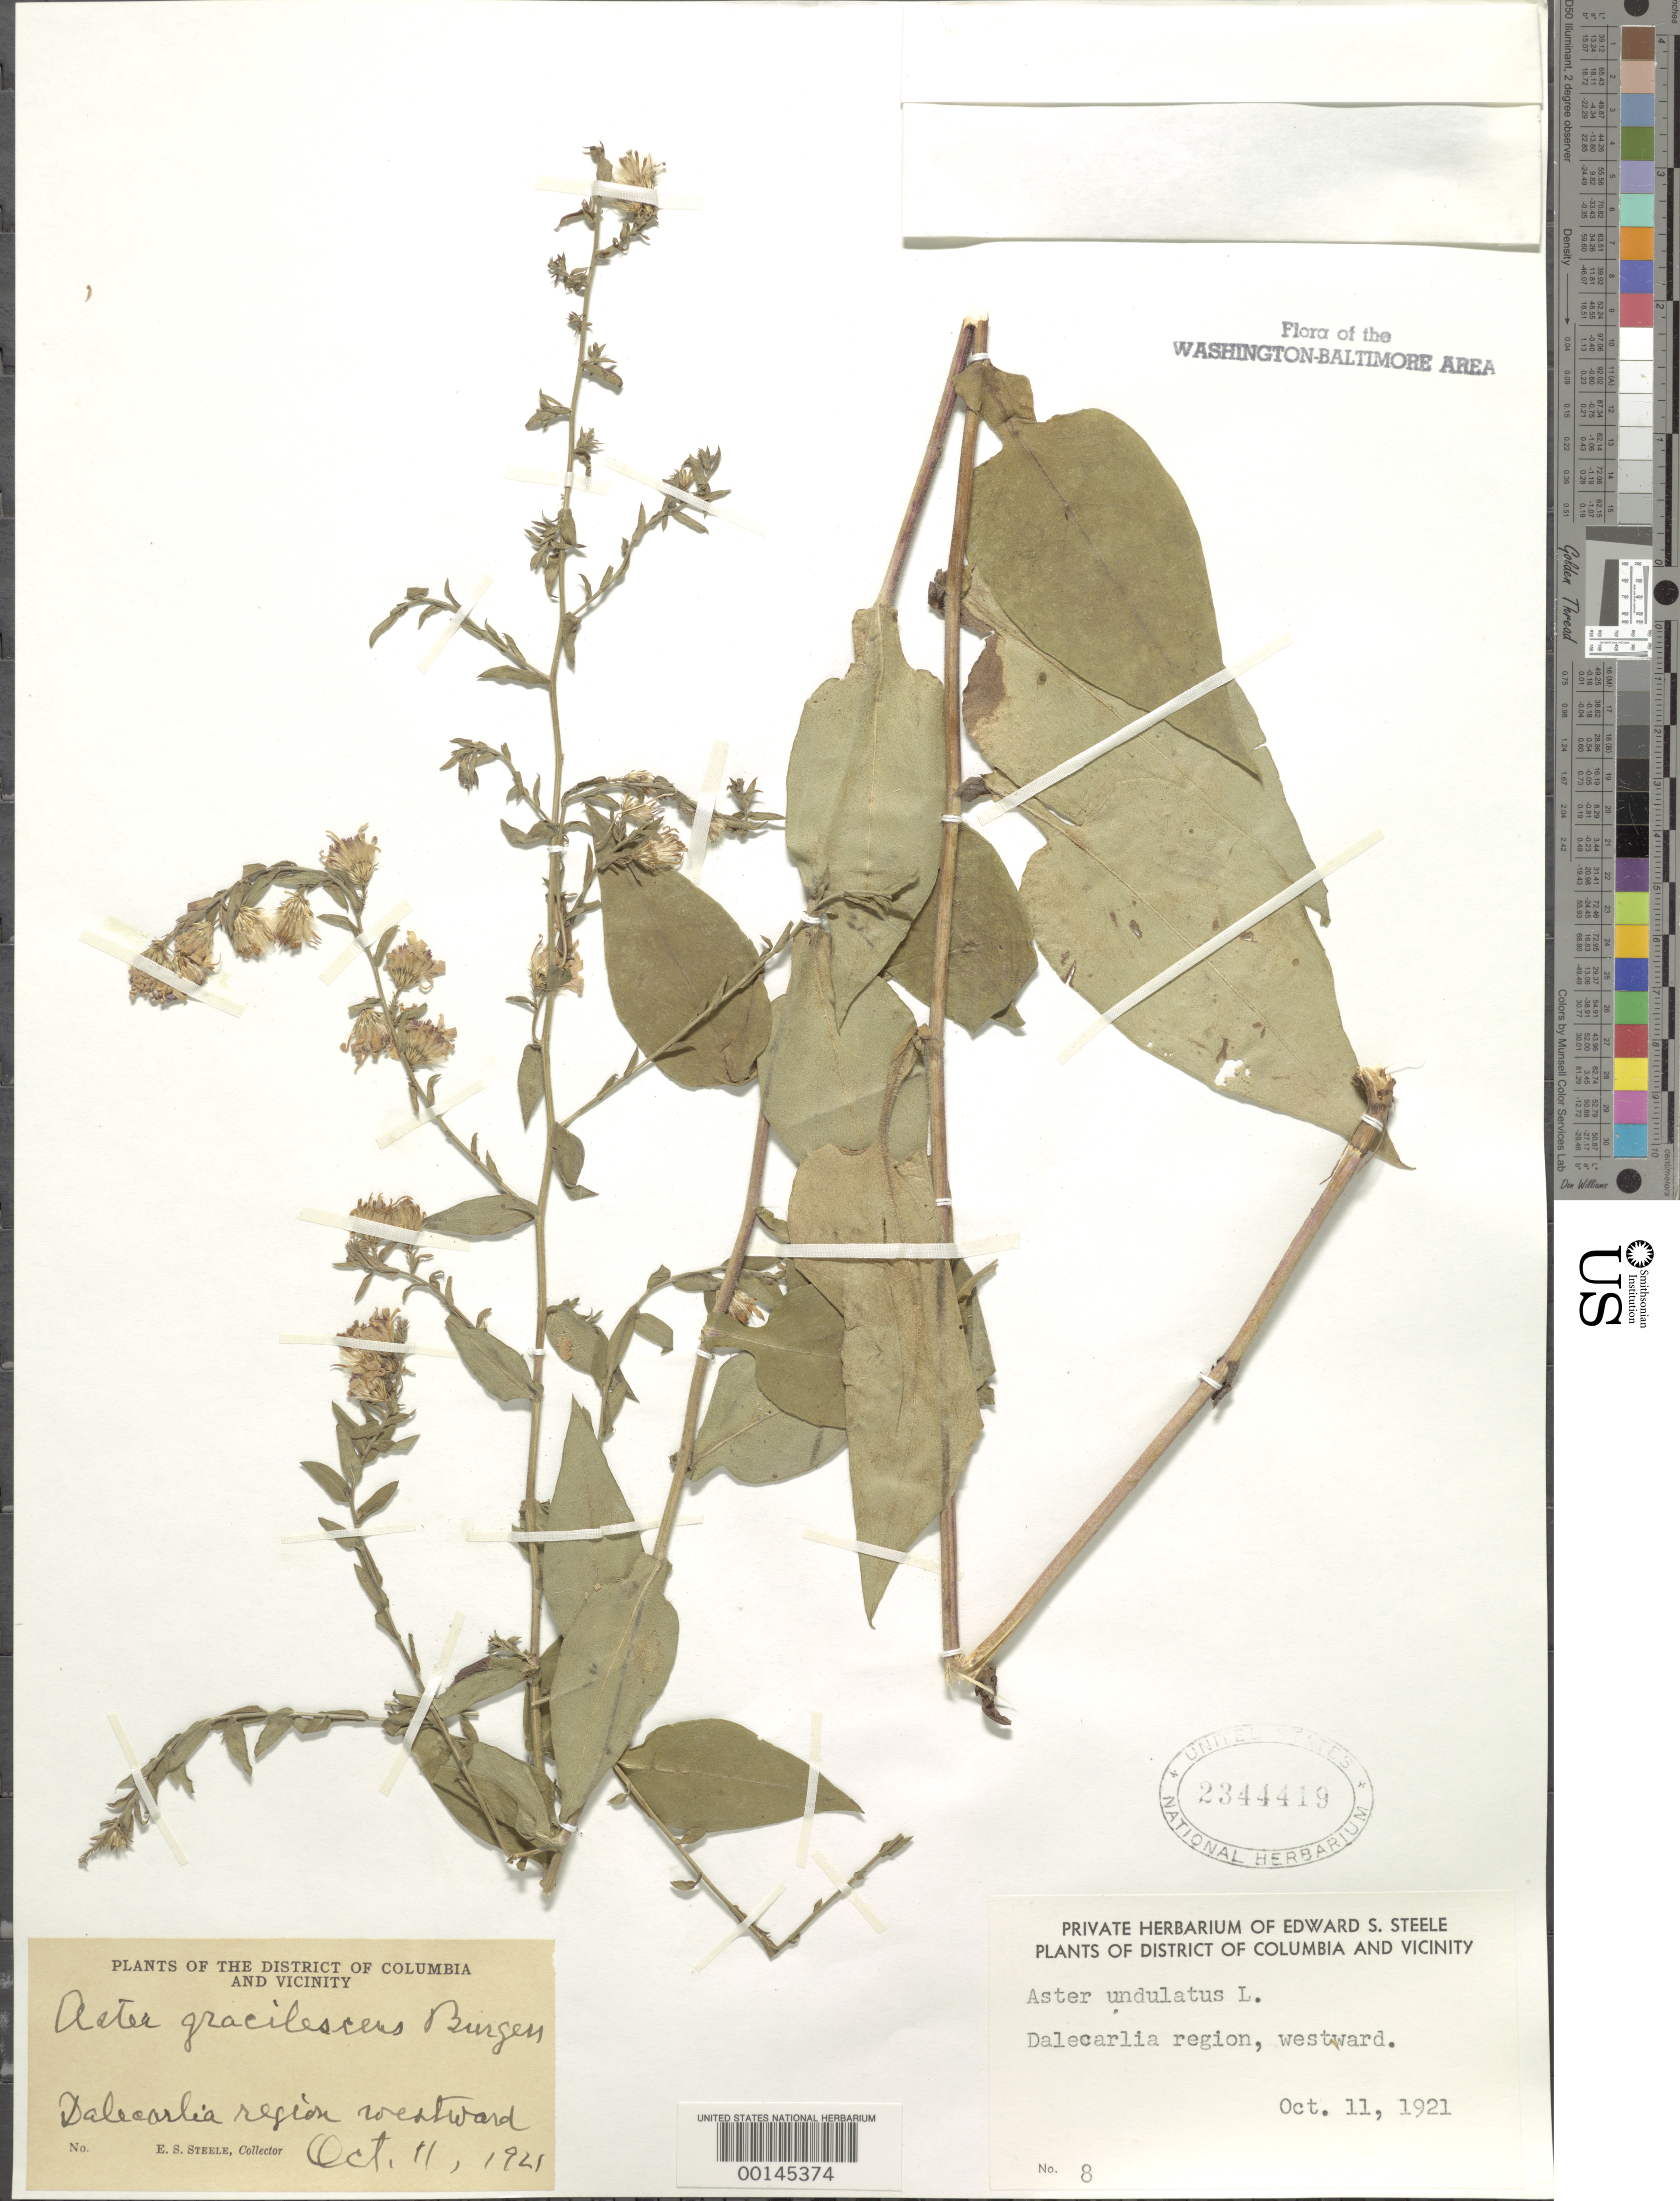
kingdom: Plantae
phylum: Tracheophyta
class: Magnoliopsida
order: Asterales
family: Asteraceae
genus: Symphyotrichum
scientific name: Symphyotrichum undulatum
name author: (L.) G.L. Nesom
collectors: E. Steele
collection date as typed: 11 Oct 1921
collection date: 1921-10-11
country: United States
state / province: District of Columbia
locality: Dalecarlia Region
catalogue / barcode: US 2344419